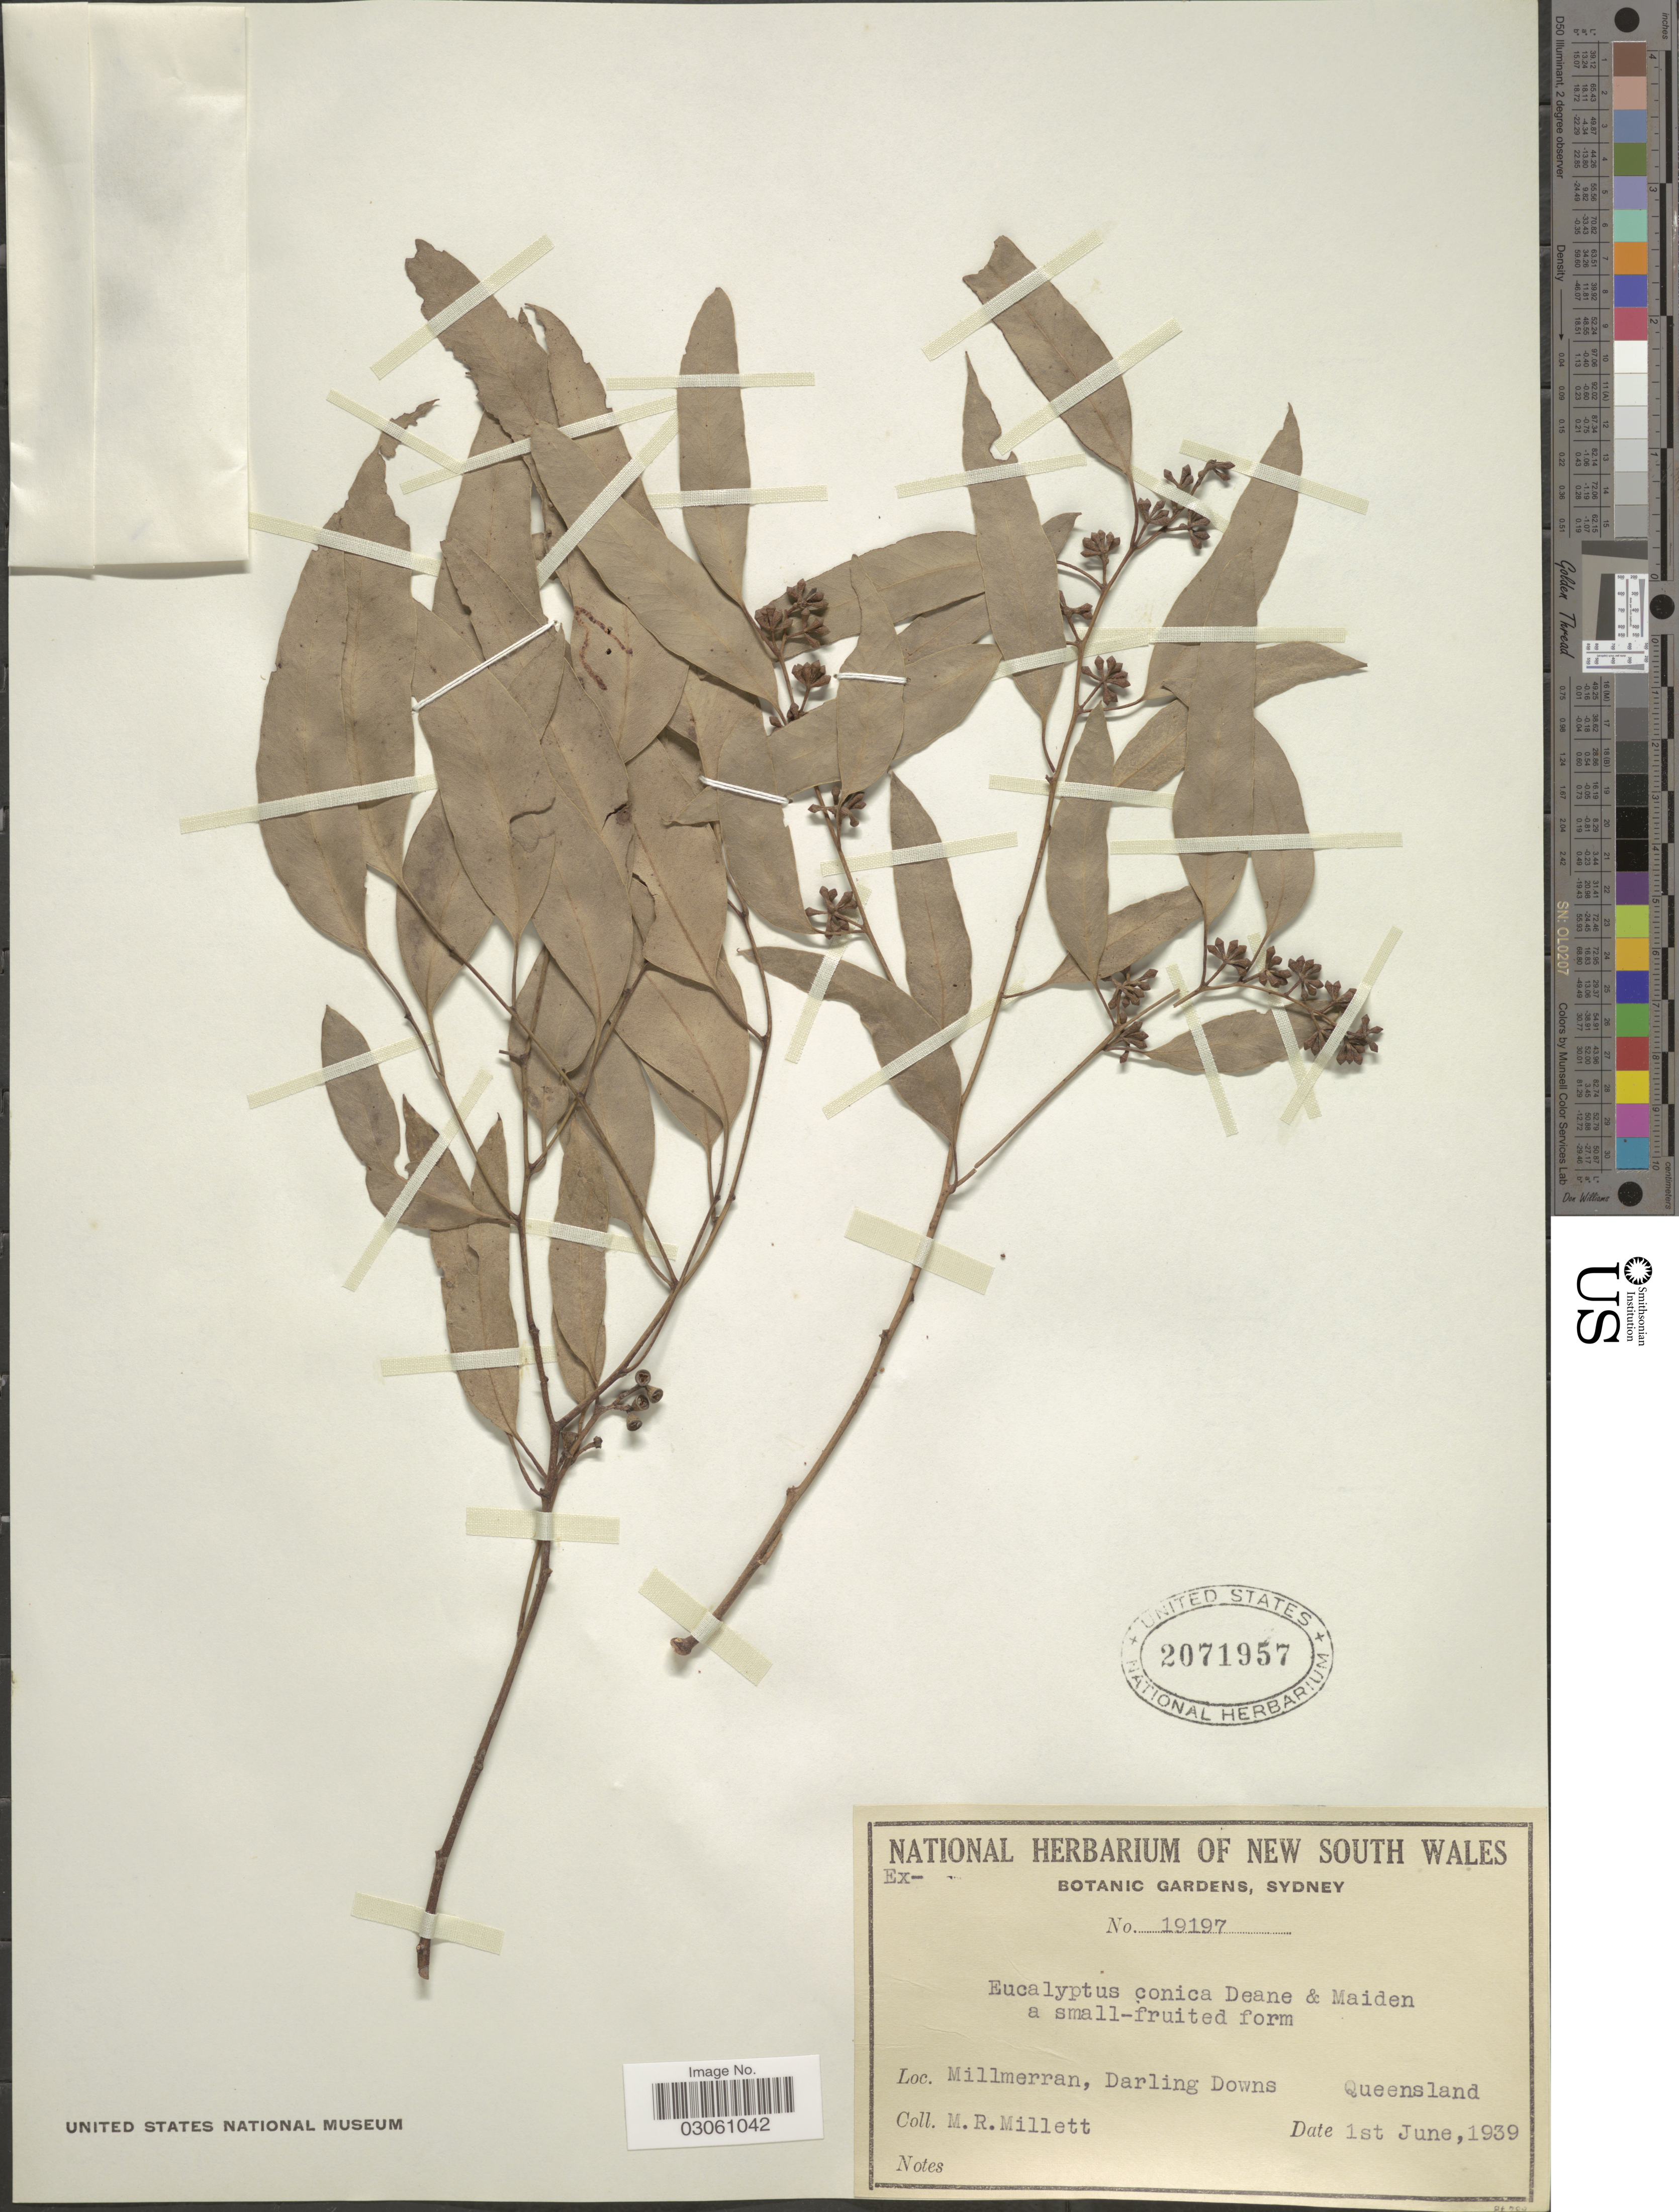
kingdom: Plantae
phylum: Tracheophyta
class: Magnoliopsida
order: Myrtales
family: Myrtaceae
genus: Eucalyptus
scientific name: Eucalyptus conica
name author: H. Deane & Maiden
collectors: M. Millett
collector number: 19197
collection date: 1939-06-01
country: Australia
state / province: Queensland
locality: Millmerran, Darling Downs.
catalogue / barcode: US 2071957